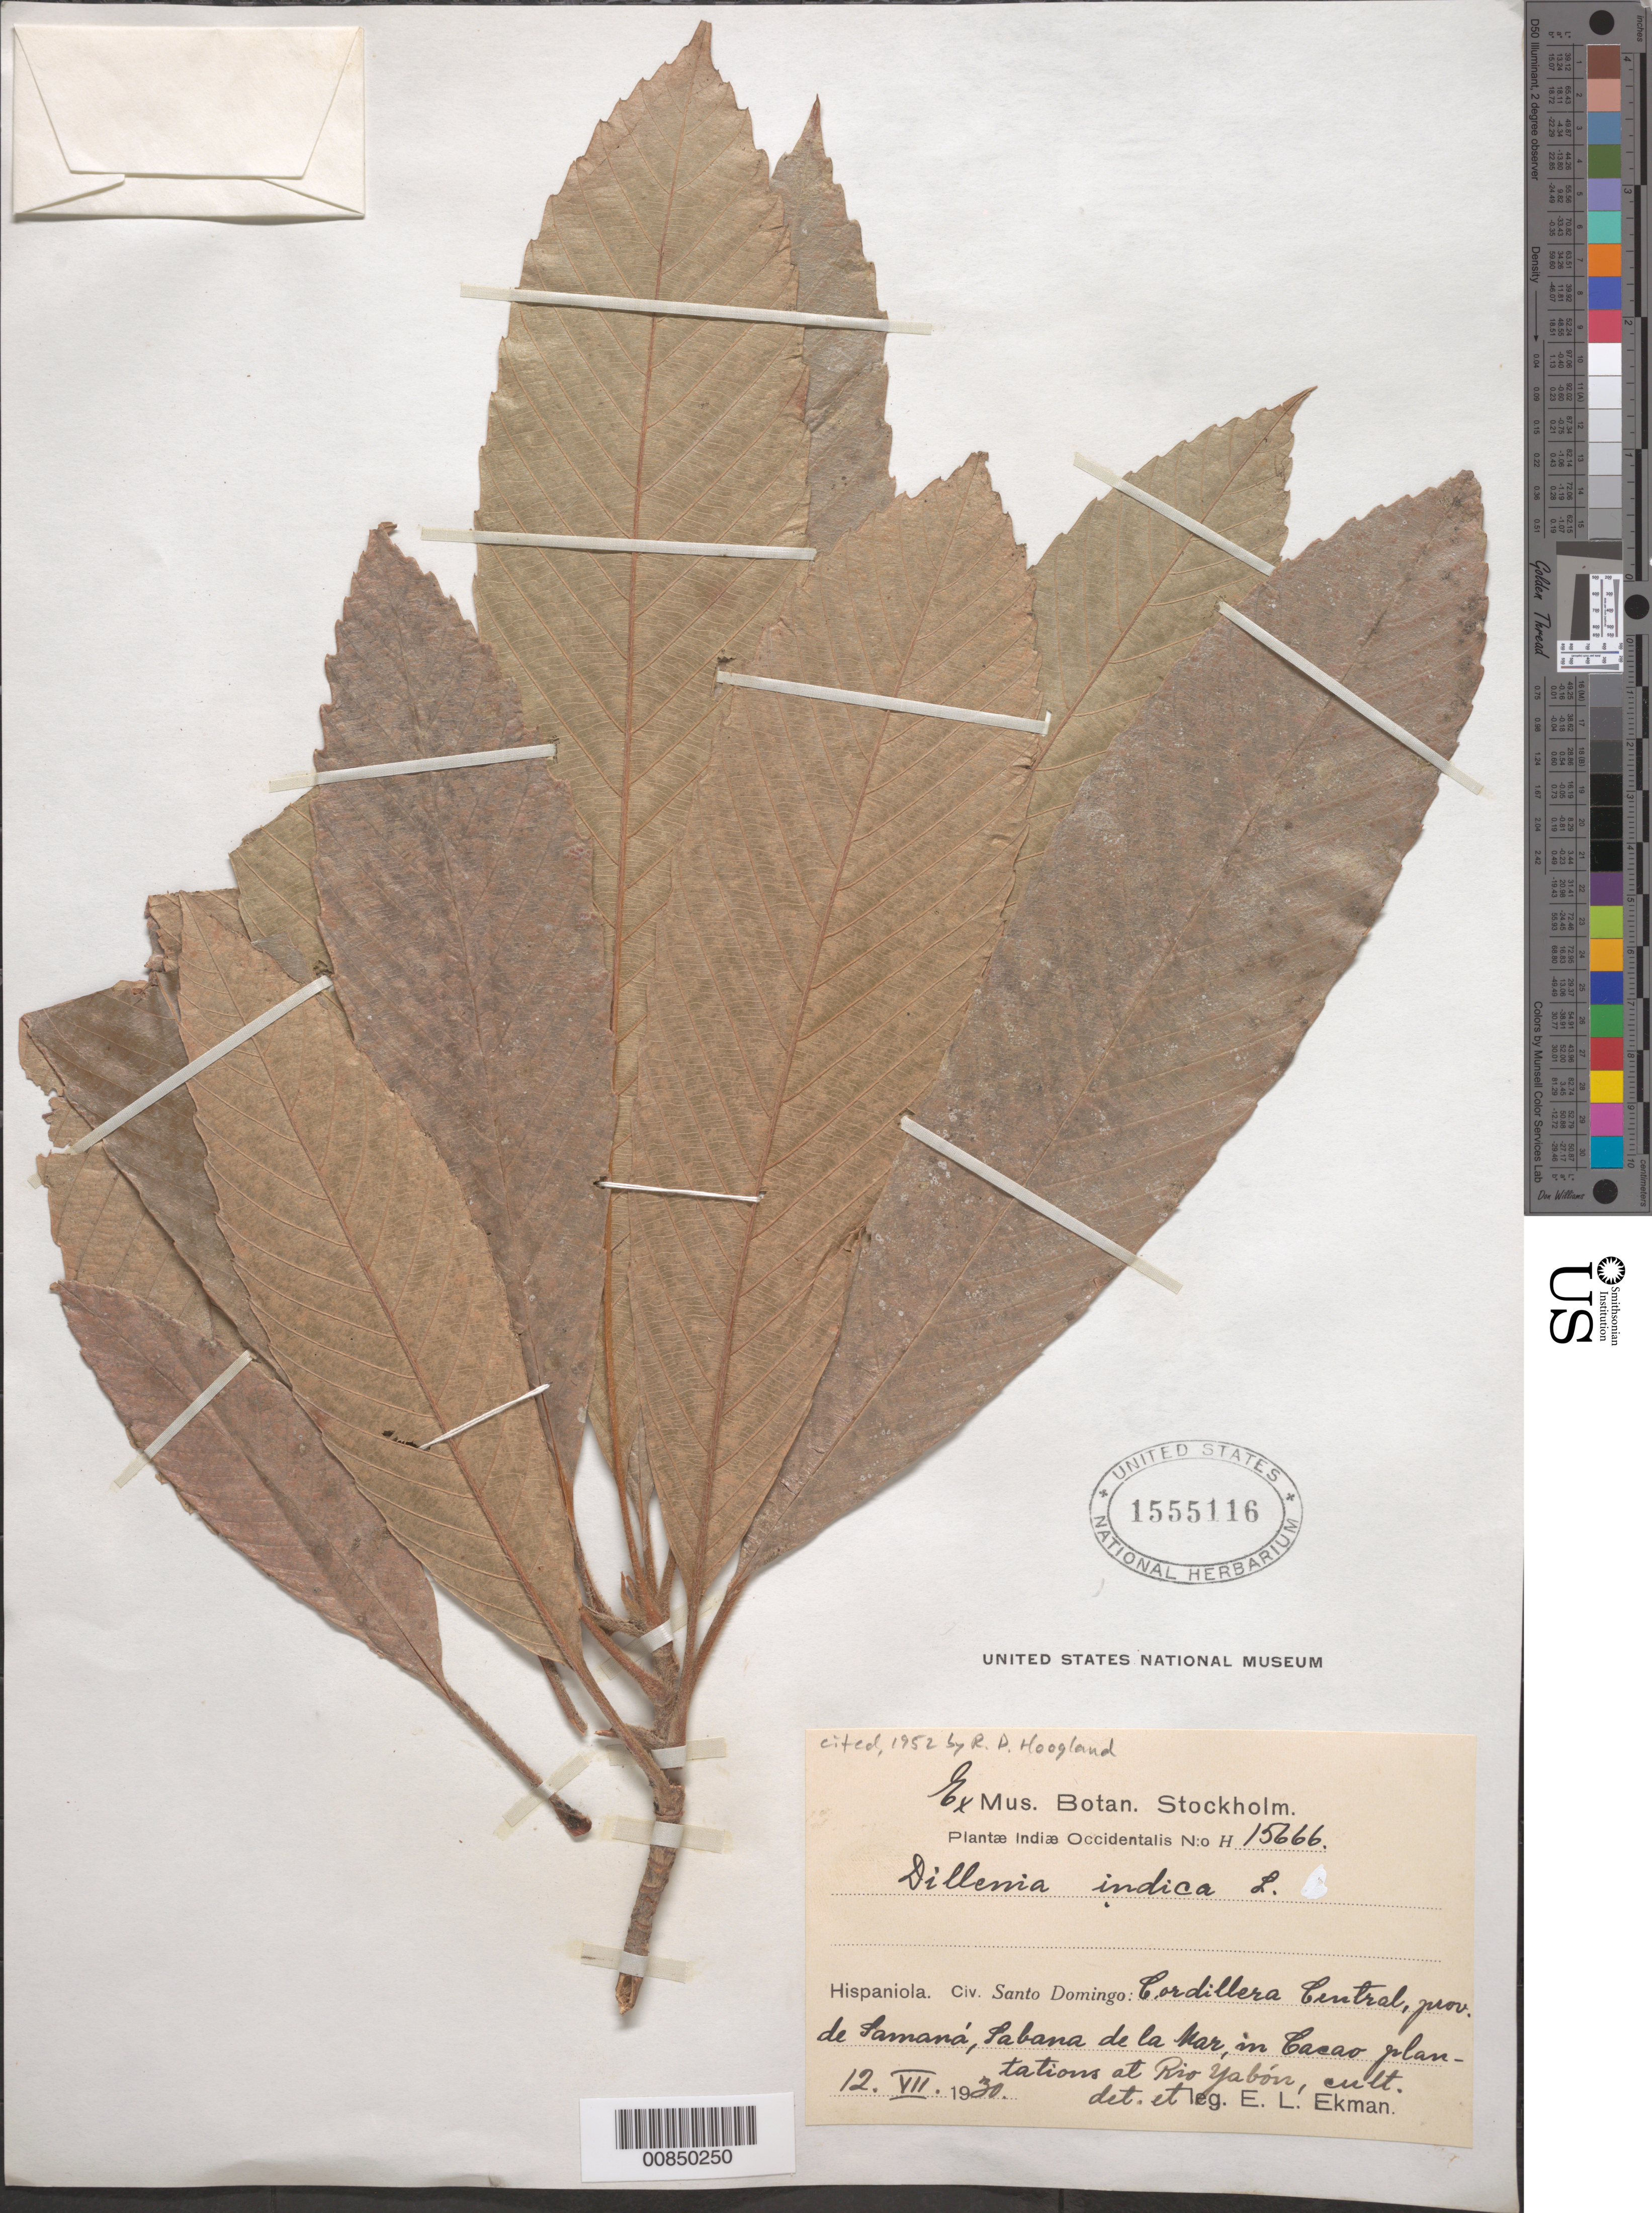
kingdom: Plantae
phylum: Tracheophyta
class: Magnoliopsida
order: Dilleniales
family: Dilleniaceae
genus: Dillenia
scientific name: Dillenia indica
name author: L.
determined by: Ekman, E. L.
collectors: E. L. Ekman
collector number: H 15666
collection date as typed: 12 Jul 1930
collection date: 1930-07-12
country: Dominican Republic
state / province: Samana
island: Hispaniola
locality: Cordillera Central, Sabana de la Mar, at Rio Yabón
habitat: In Cocao plantations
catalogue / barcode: US 1555116